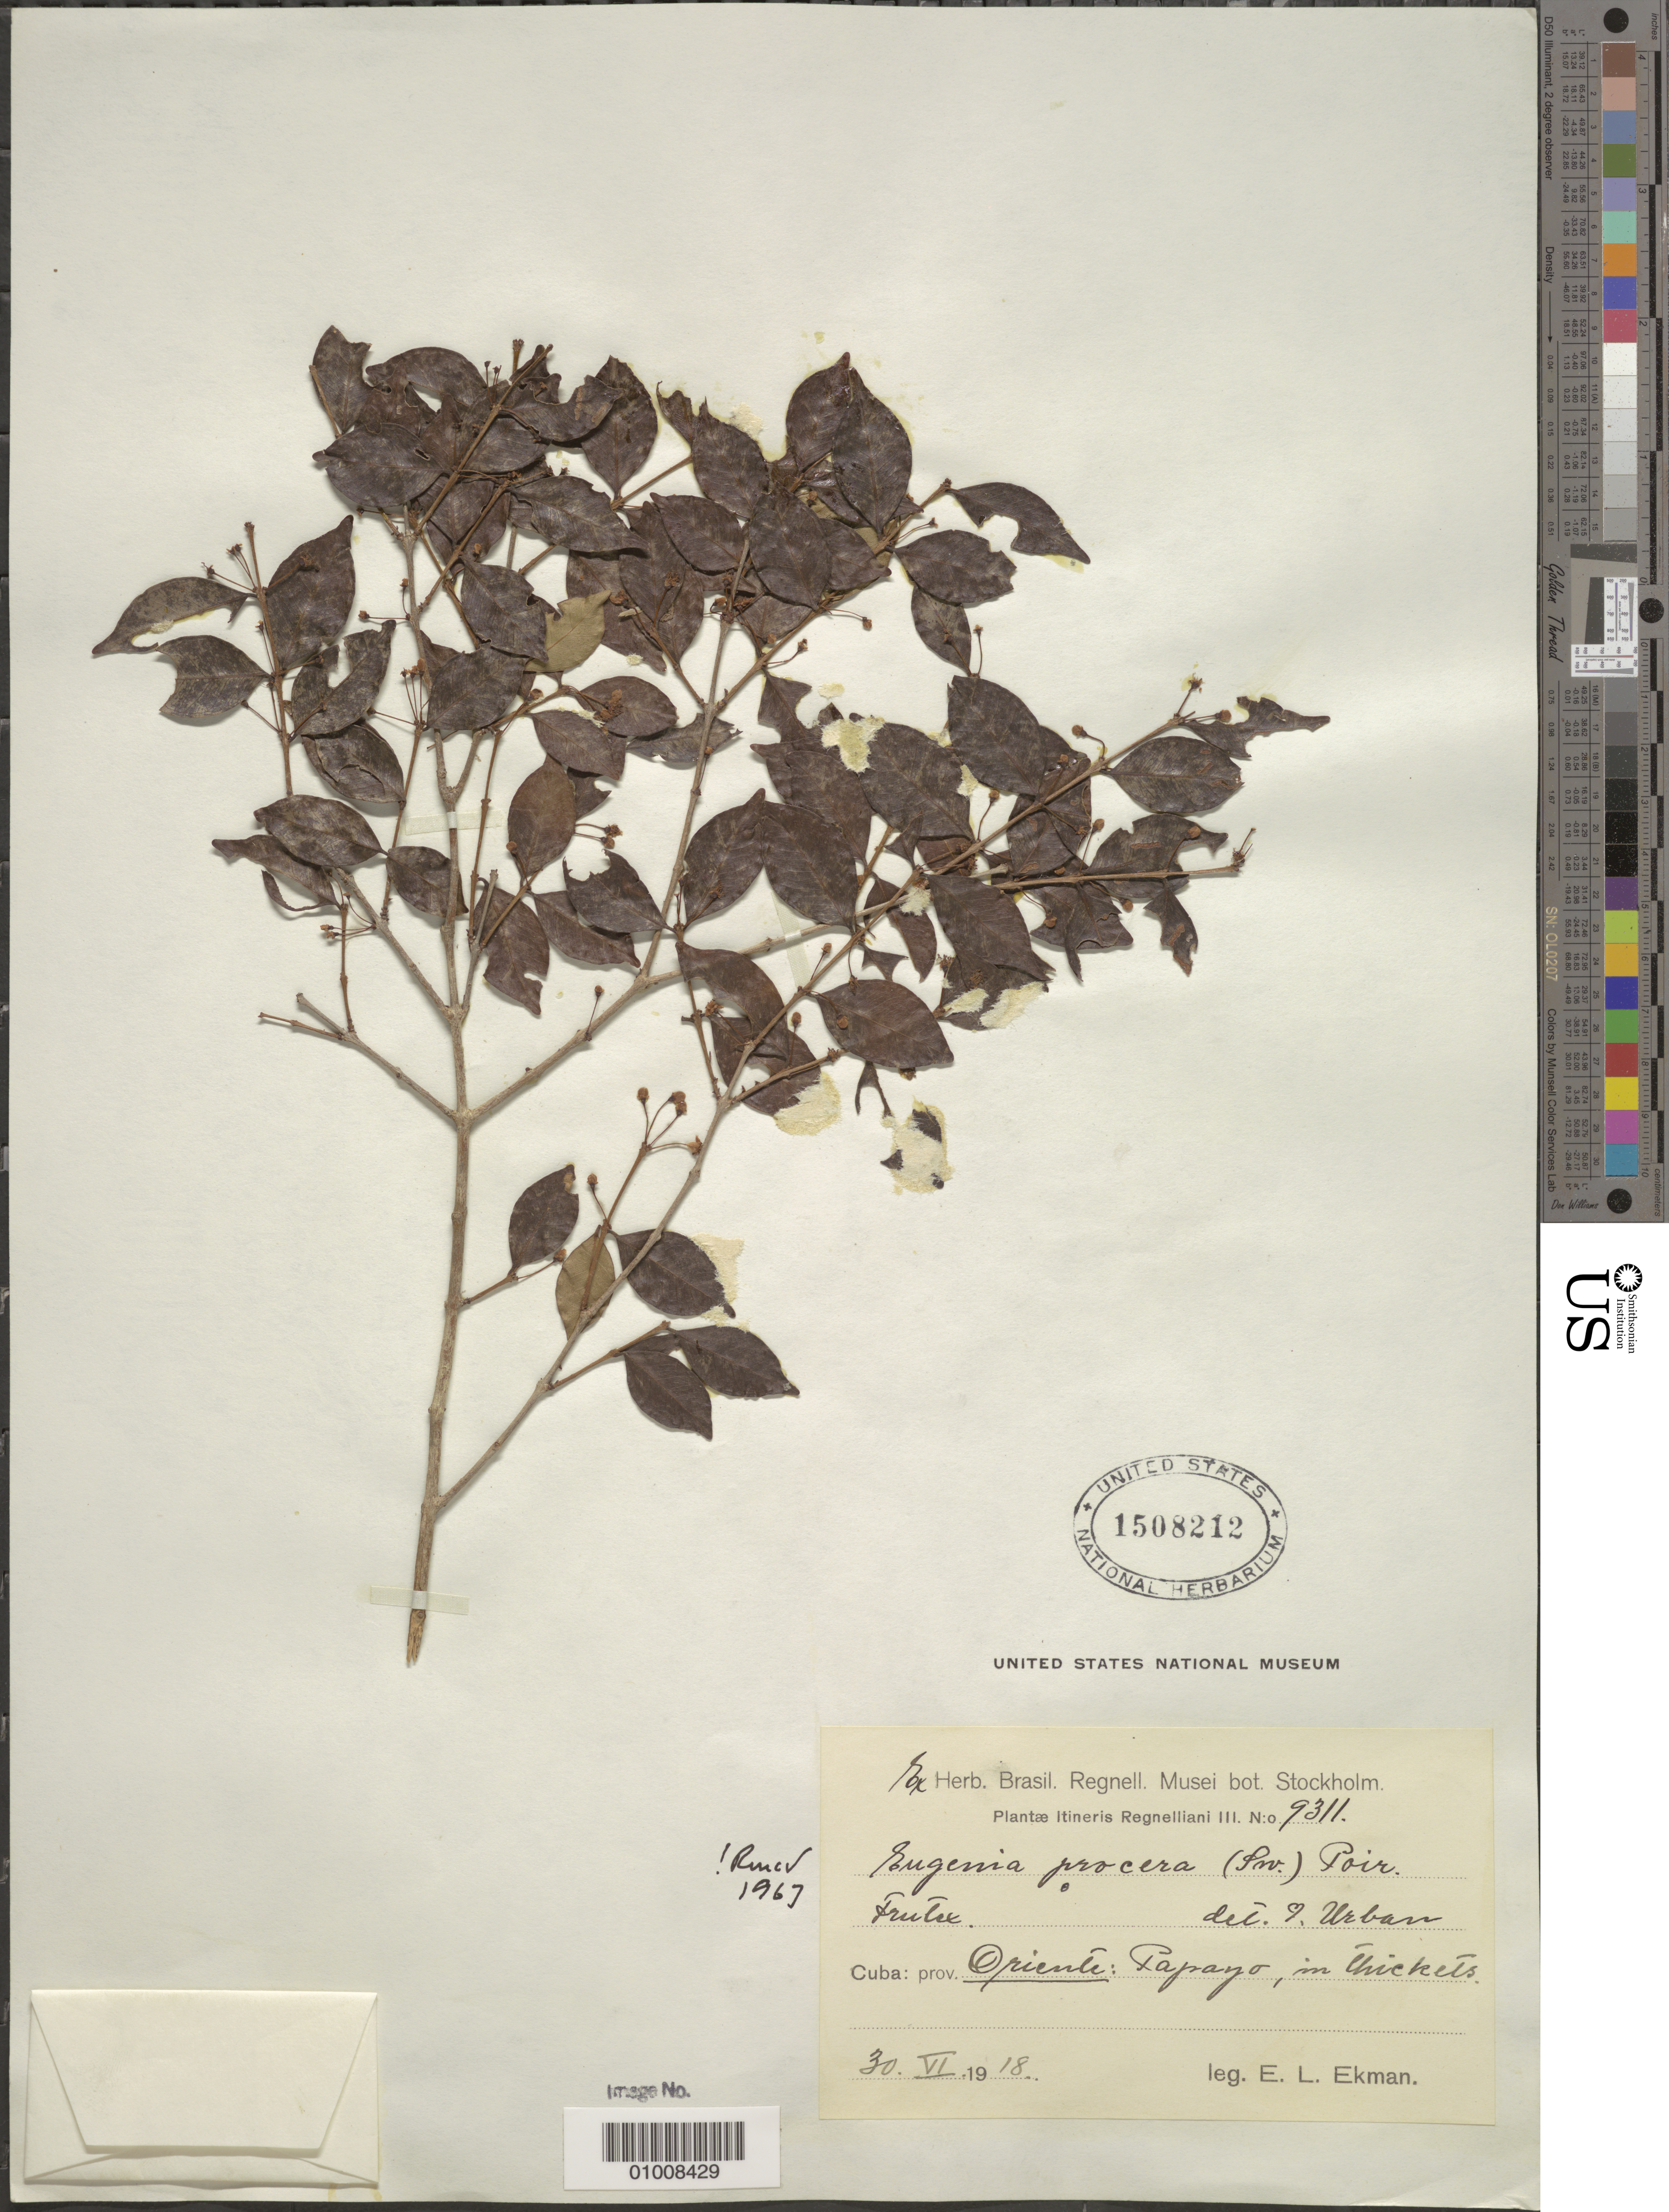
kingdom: Plantae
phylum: Tracheophyta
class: Magnoliopsida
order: Myrtales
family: Myrtaceae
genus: Eugenia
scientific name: Eugenia procera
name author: (Sw.) Poir.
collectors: E. L. Ekman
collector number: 9311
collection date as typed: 30 Jun 1918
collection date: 1918-06-30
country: Cuba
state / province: Oriente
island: Cuba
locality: Papayo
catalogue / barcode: US 1508212